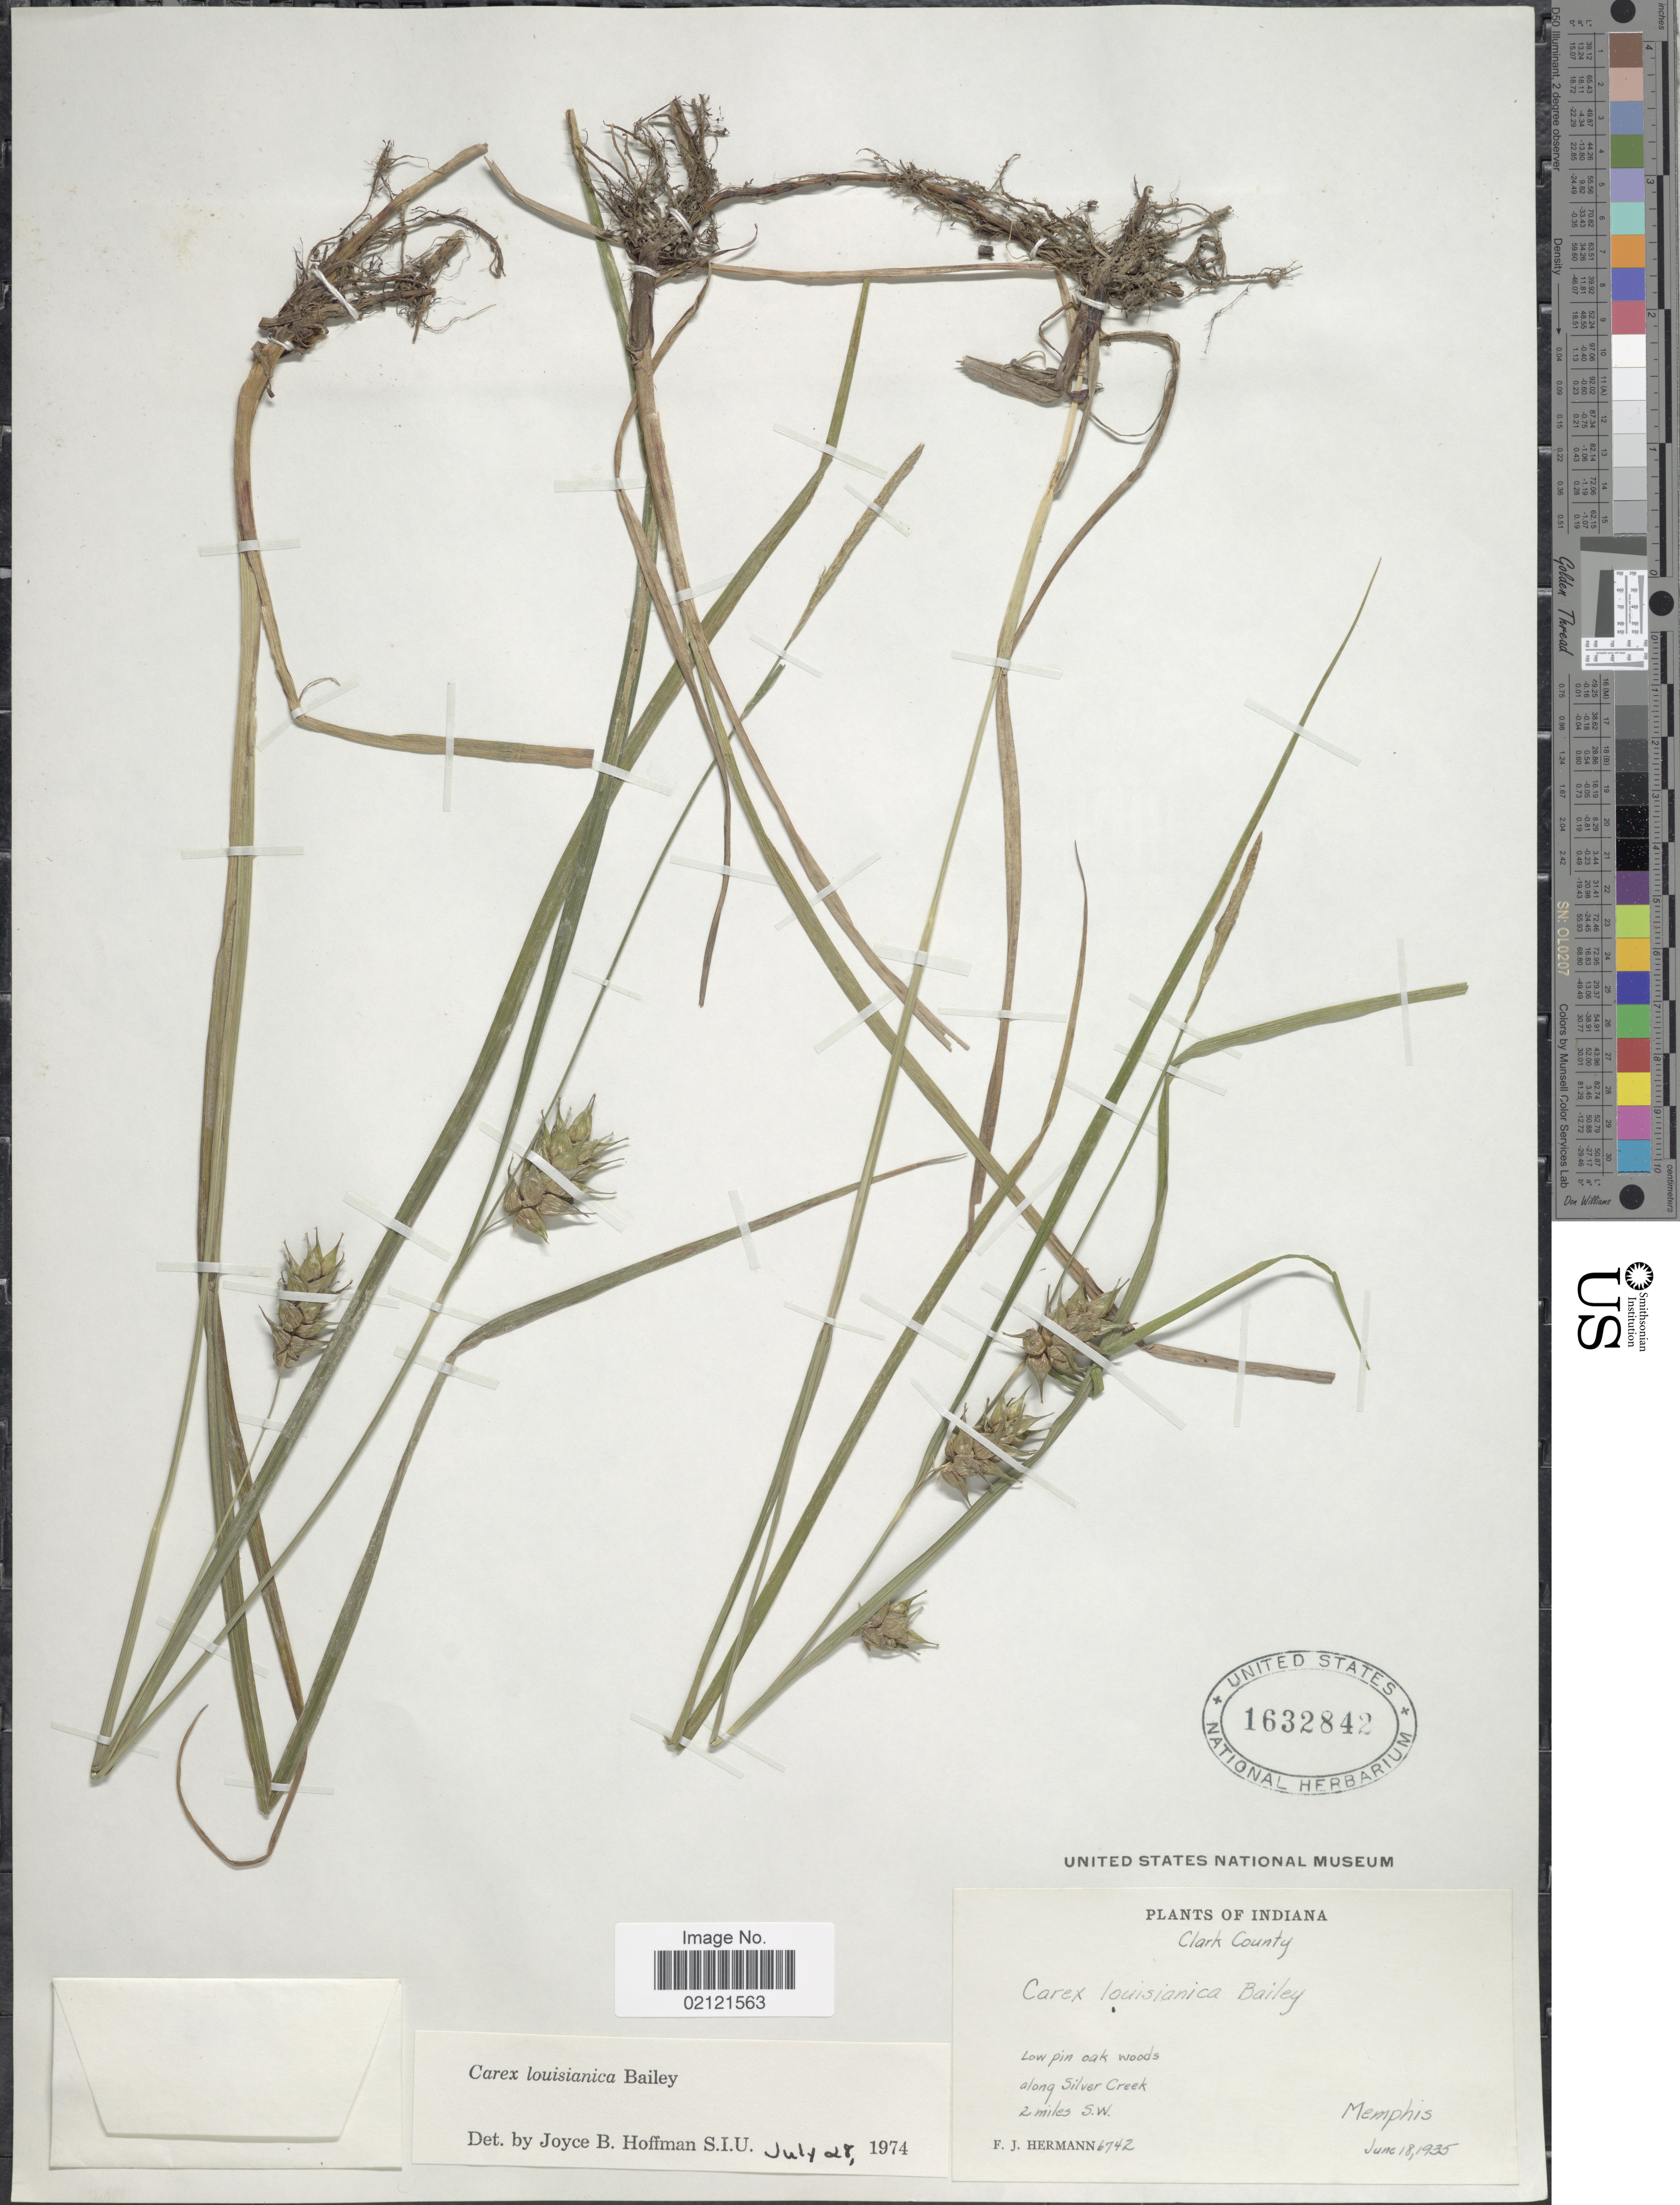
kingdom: Plantae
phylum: Tracheophyta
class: Liliopsida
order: Poales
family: Cyperaceae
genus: Carex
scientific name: Carex louisianica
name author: L.H. Bailey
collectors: F. J. Hermann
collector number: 6742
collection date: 1935-06-18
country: United States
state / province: Indiana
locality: Clark County, along Silver Creek, 2 miles SW Memphis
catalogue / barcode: US 1632842